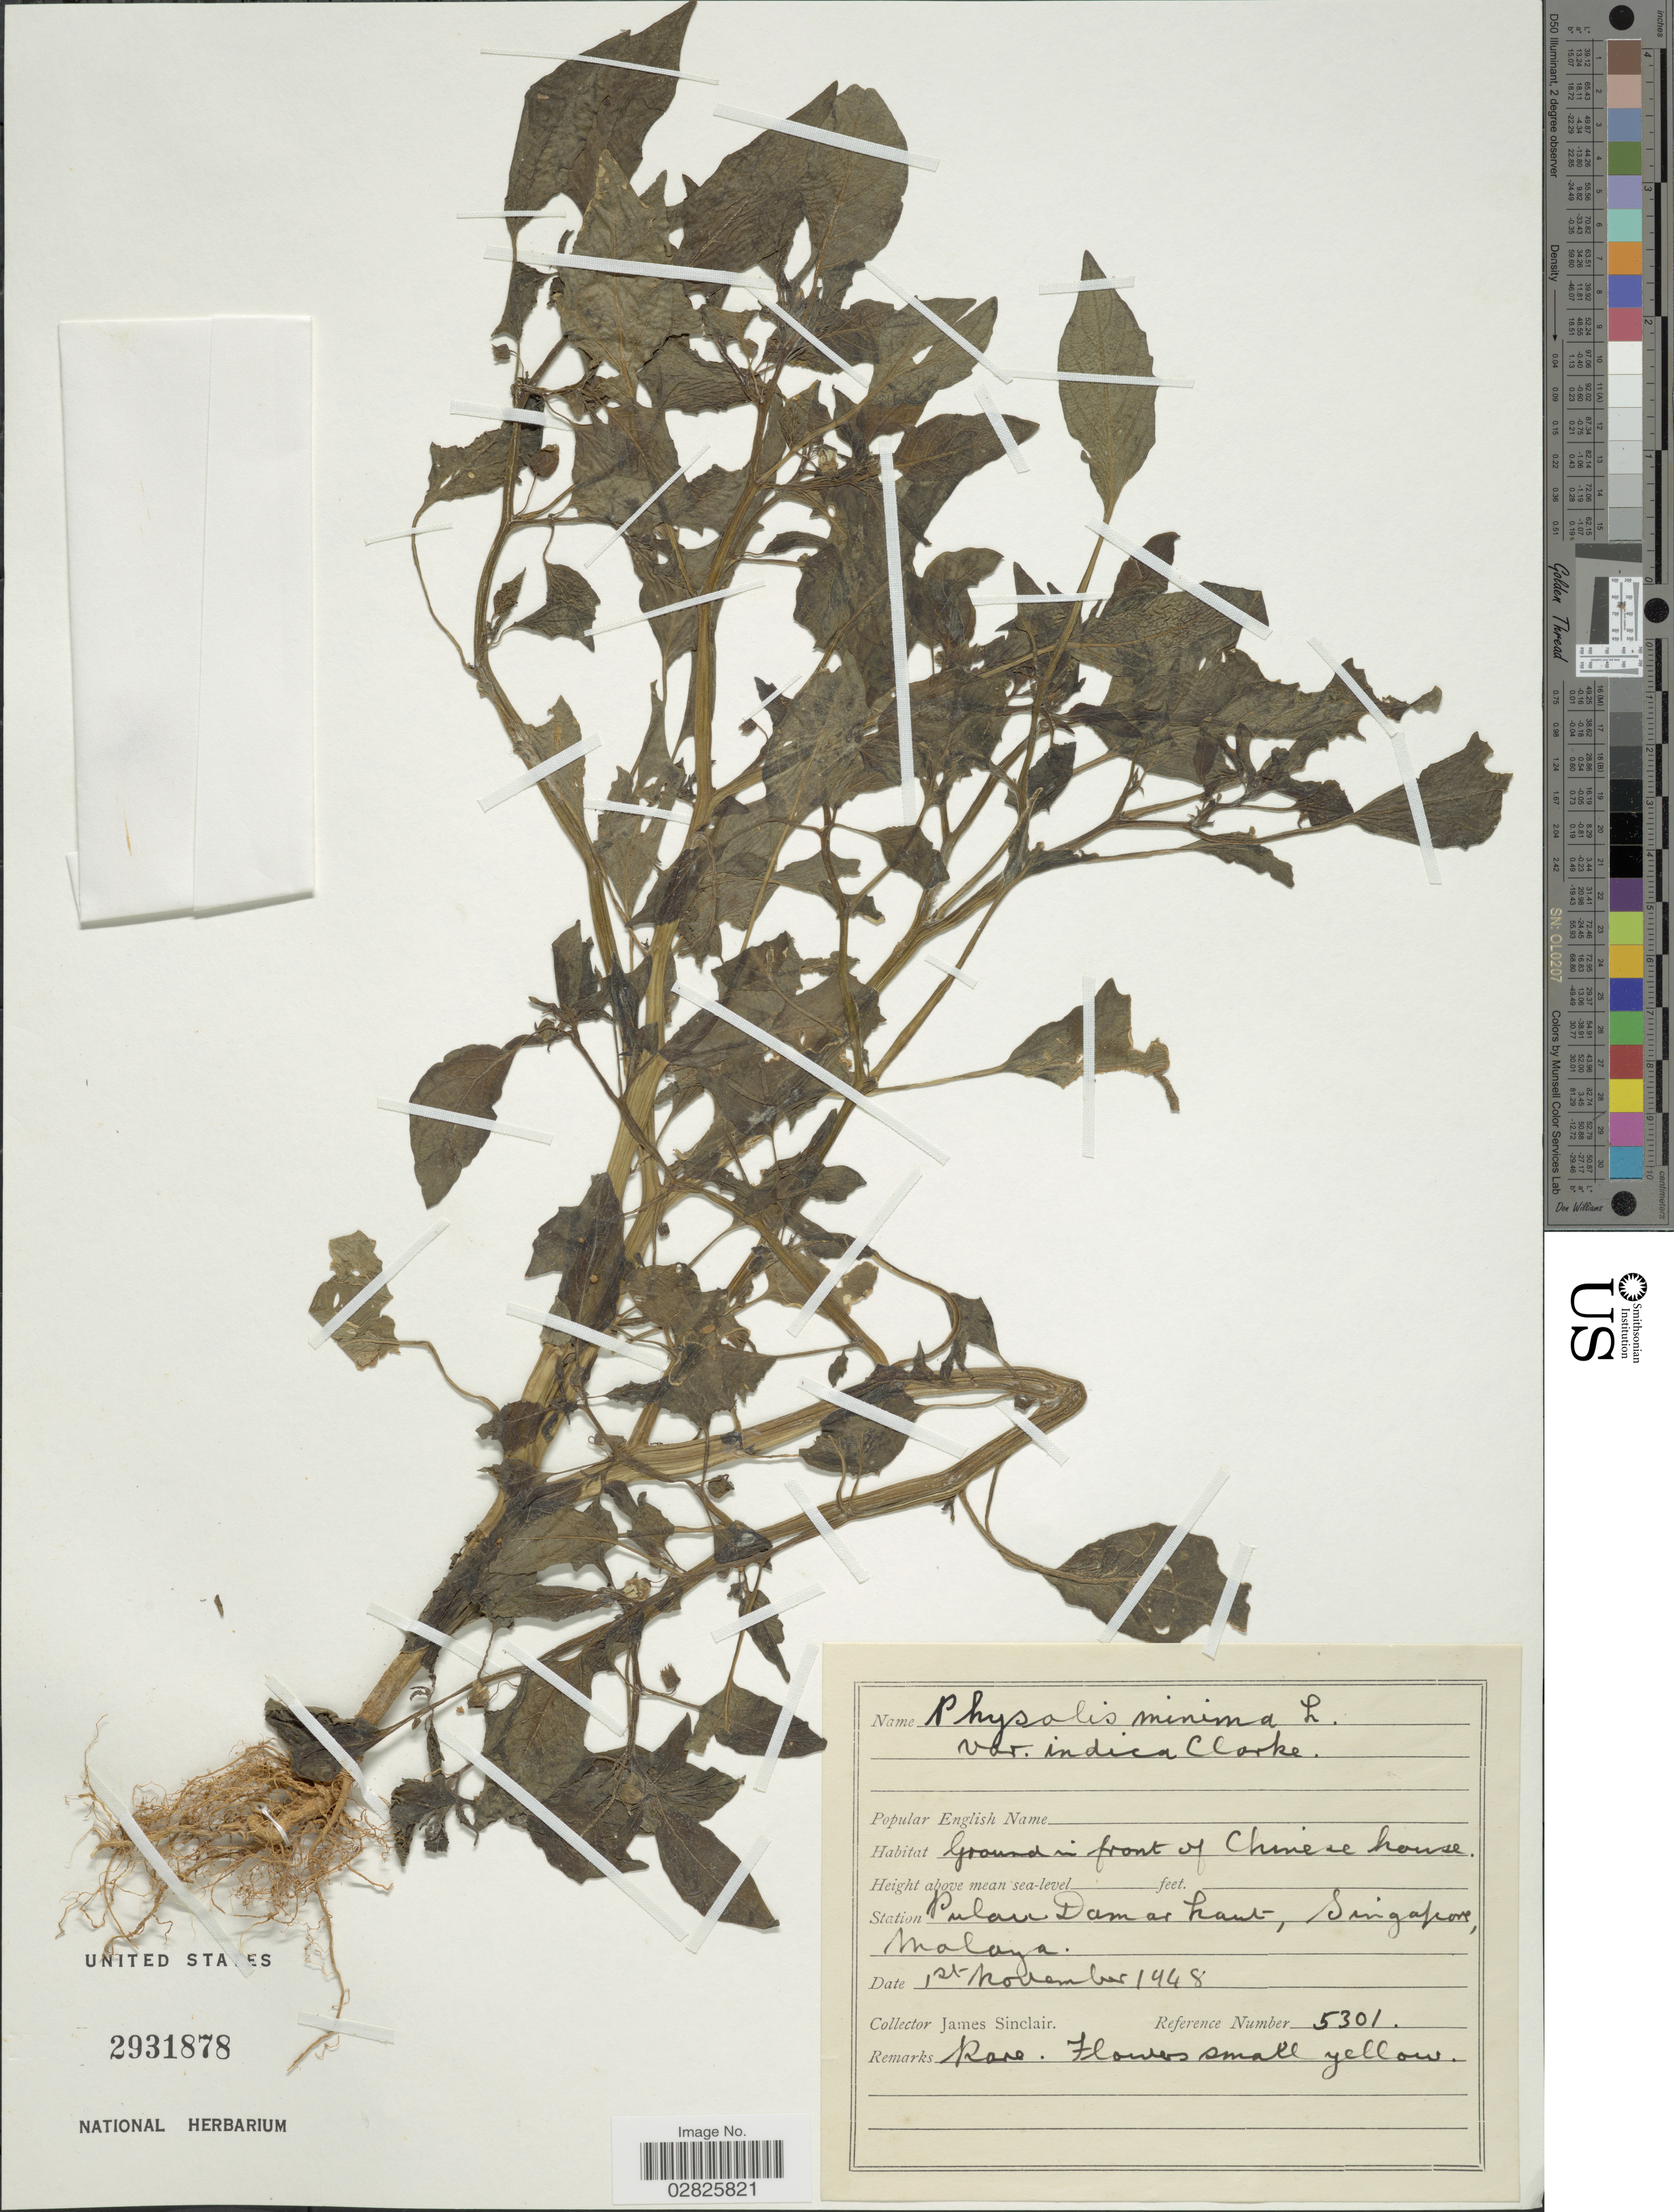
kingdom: Plantae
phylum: Tracheophyta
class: Magnoliopsida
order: Solanales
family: Solanaceae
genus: Physalis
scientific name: Physalis minima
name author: L.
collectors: J. Sinclair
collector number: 5301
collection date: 1948-11-01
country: Singapore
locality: Pulau Damar Laut, Malaya.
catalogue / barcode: US 2931878